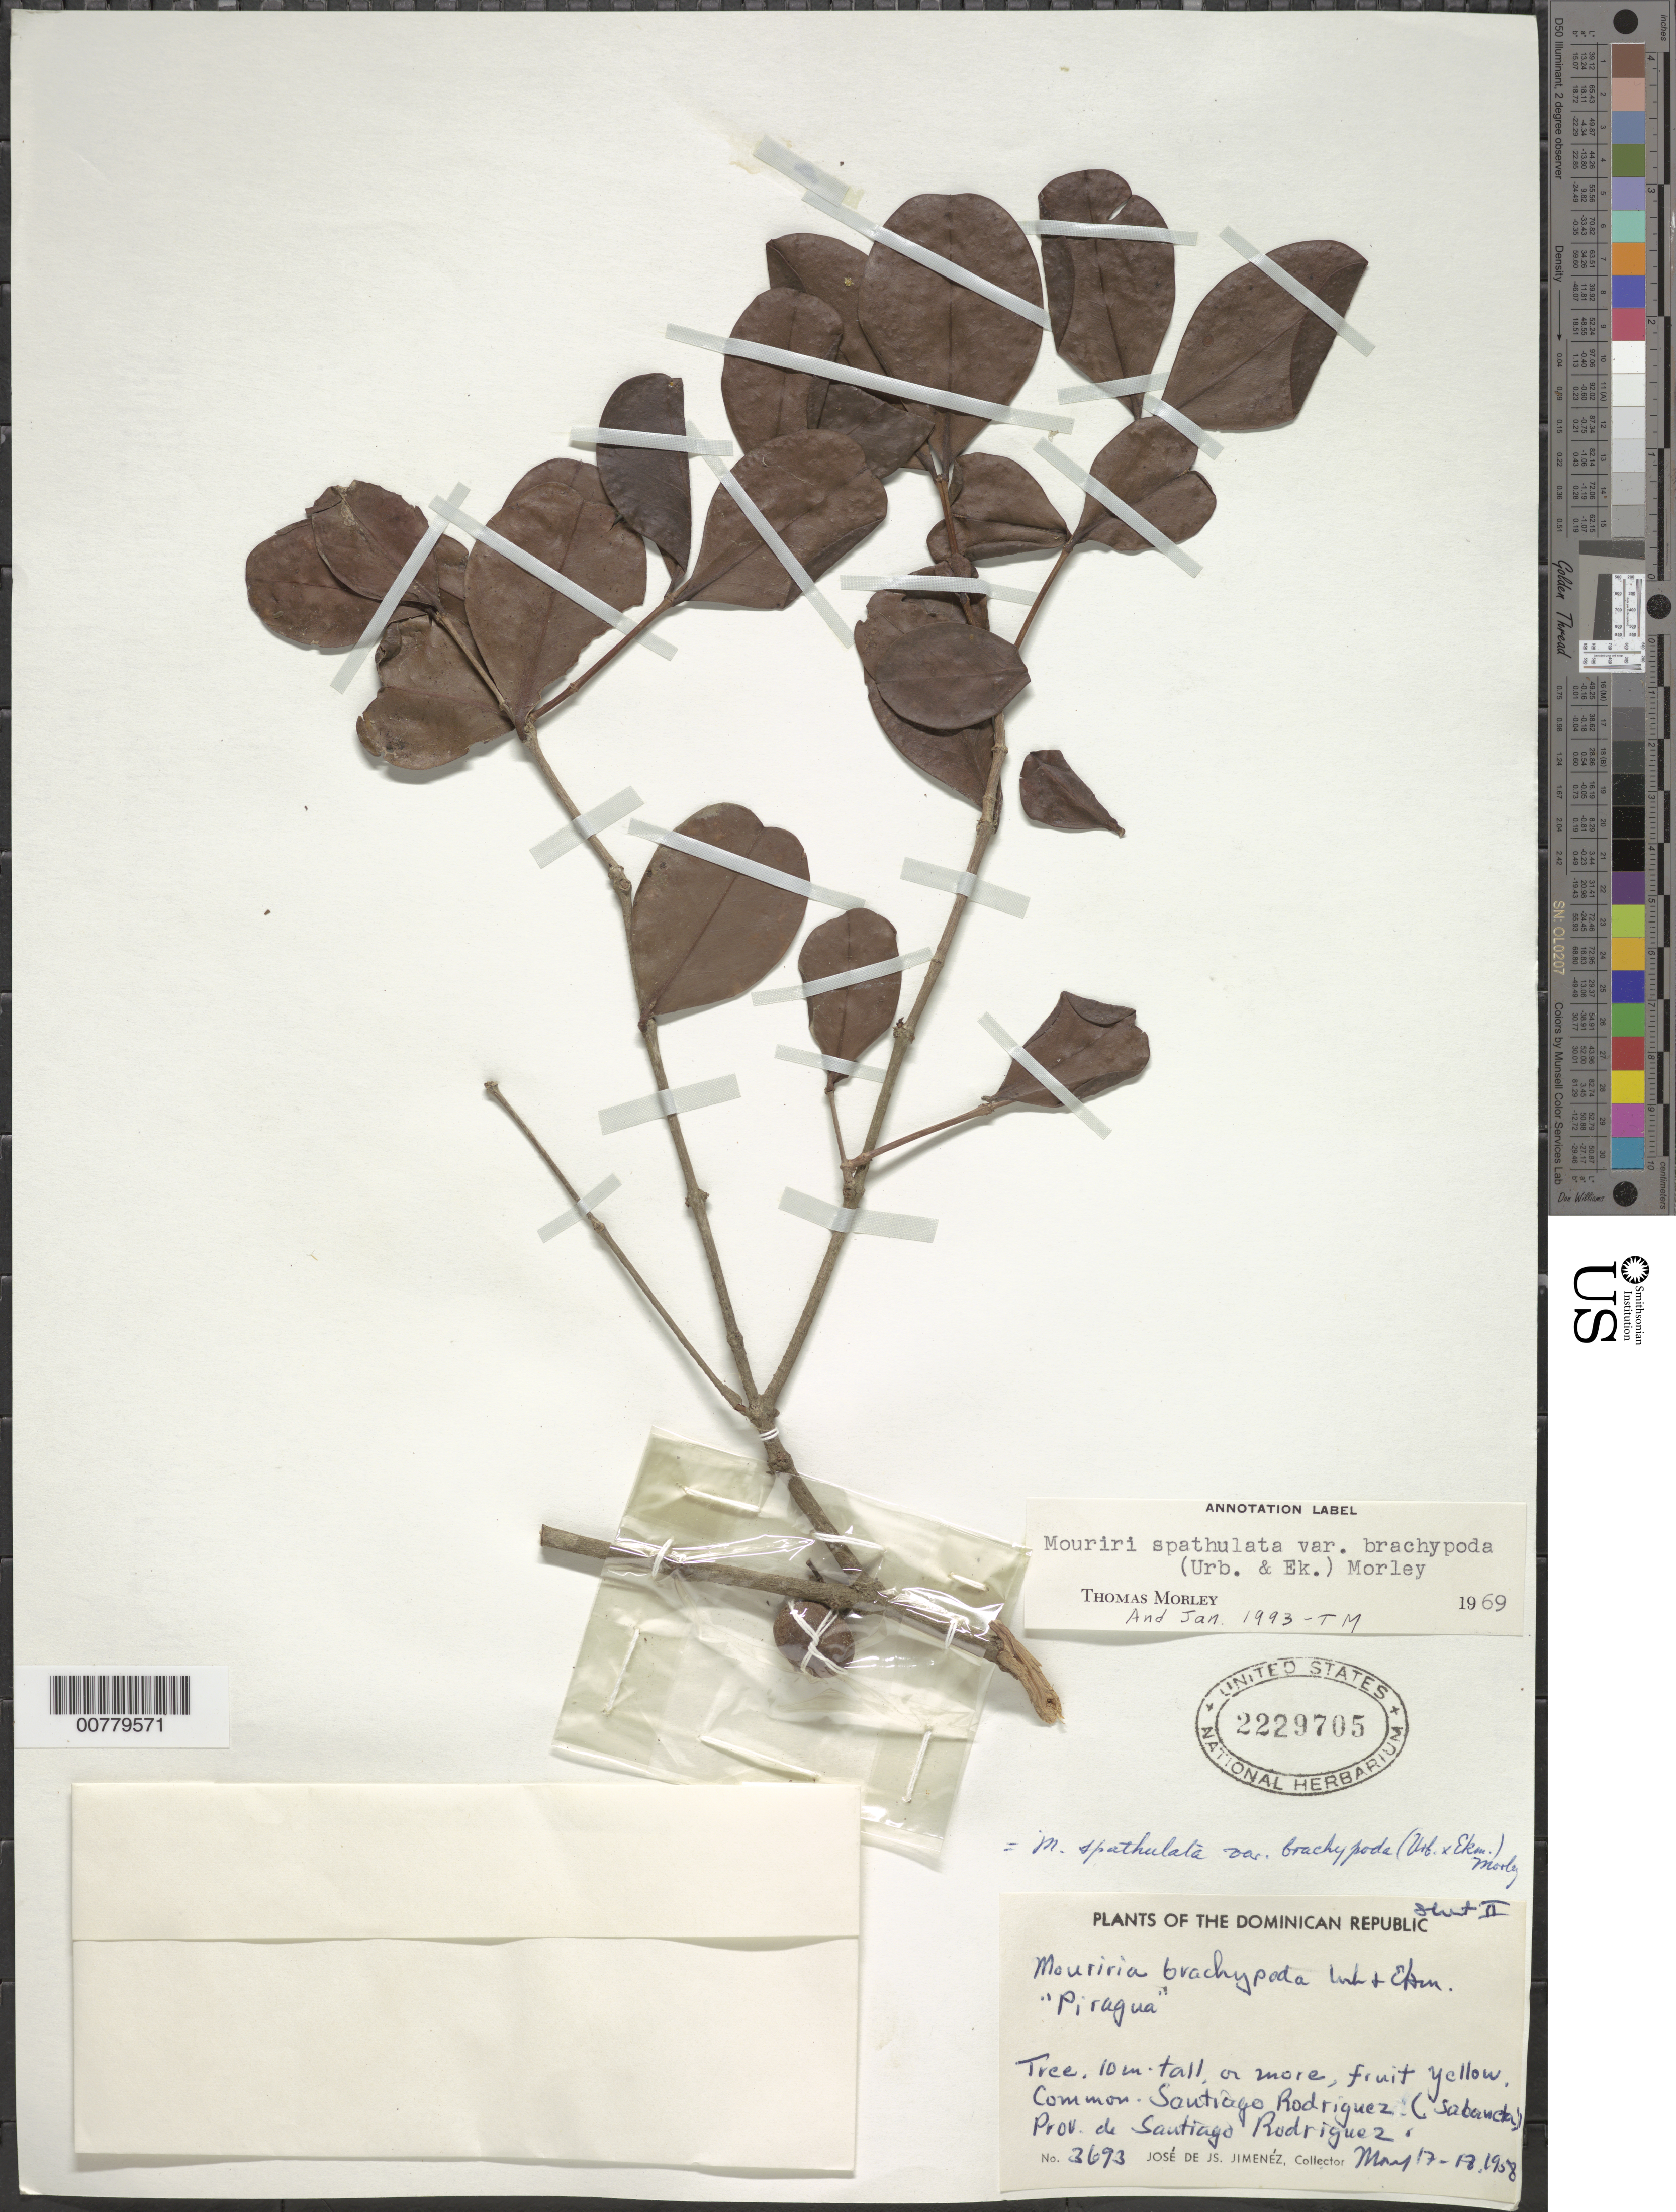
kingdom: Plantae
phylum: Tracheophyta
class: Magnoliopsida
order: Myrtales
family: Melastomataceae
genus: Mouriri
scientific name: Mouriri spathulata var. brachypoda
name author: (Urb. & Ekman) Morley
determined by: Morley, T.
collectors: J. J. Jiménez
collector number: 3693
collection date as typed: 17 May 1958 18 May 1958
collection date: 1958-05-17/1958-05-18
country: Dominican Republic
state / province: Santiago Rodríguez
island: Hispaniola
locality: Santiago Rodríguez (Sabaneta).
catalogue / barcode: US 2229705